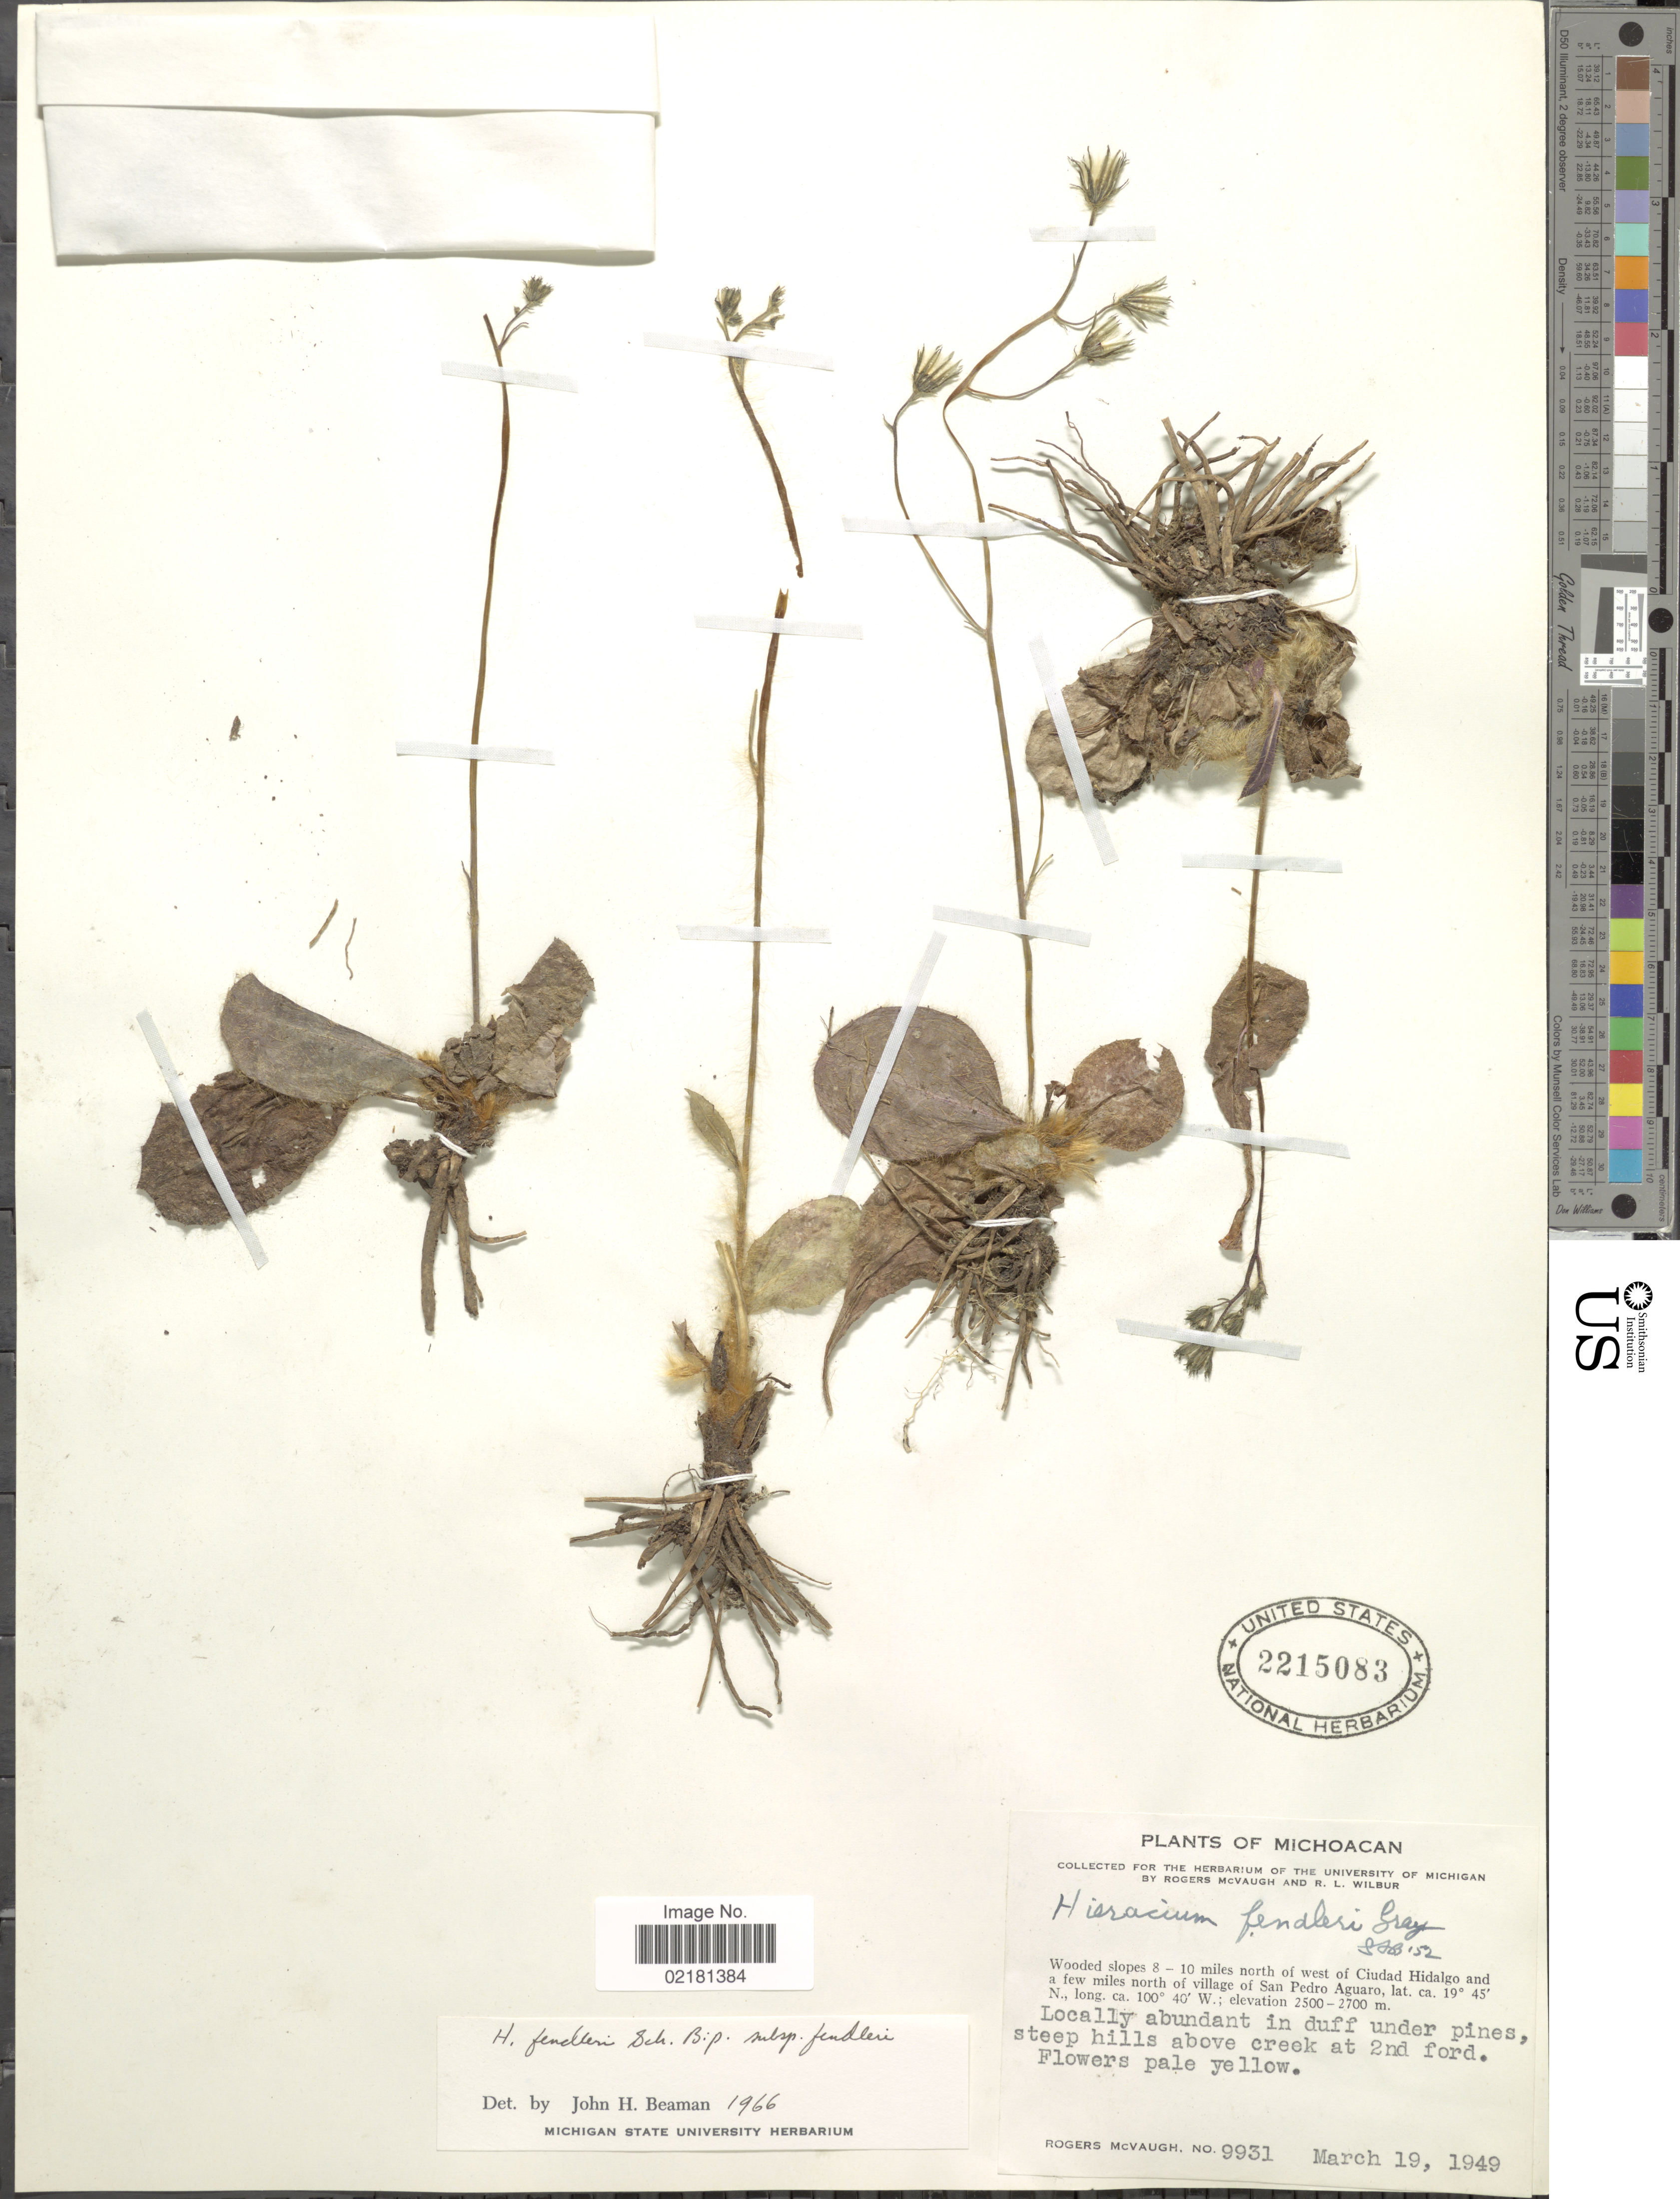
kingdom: Plantae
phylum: Tracheophyta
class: Magnoliopsida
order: Asterales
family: Asteraceae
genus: Hieracium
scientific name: Hieracium fendleri subsp. fendleri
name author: Sch. Bip.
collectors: R. McVaugh & R. L. Wilbur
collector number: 9931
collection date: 1949-03-19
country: Mexico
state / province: Michoacán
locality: Wooded slopes 8-10 miles north of west of Ciudad Hidalgo and a few miles north of village of San Pedro Aguaro, steep hills above creek at 2nd ford.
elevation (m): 2500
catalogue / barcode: US 2215083